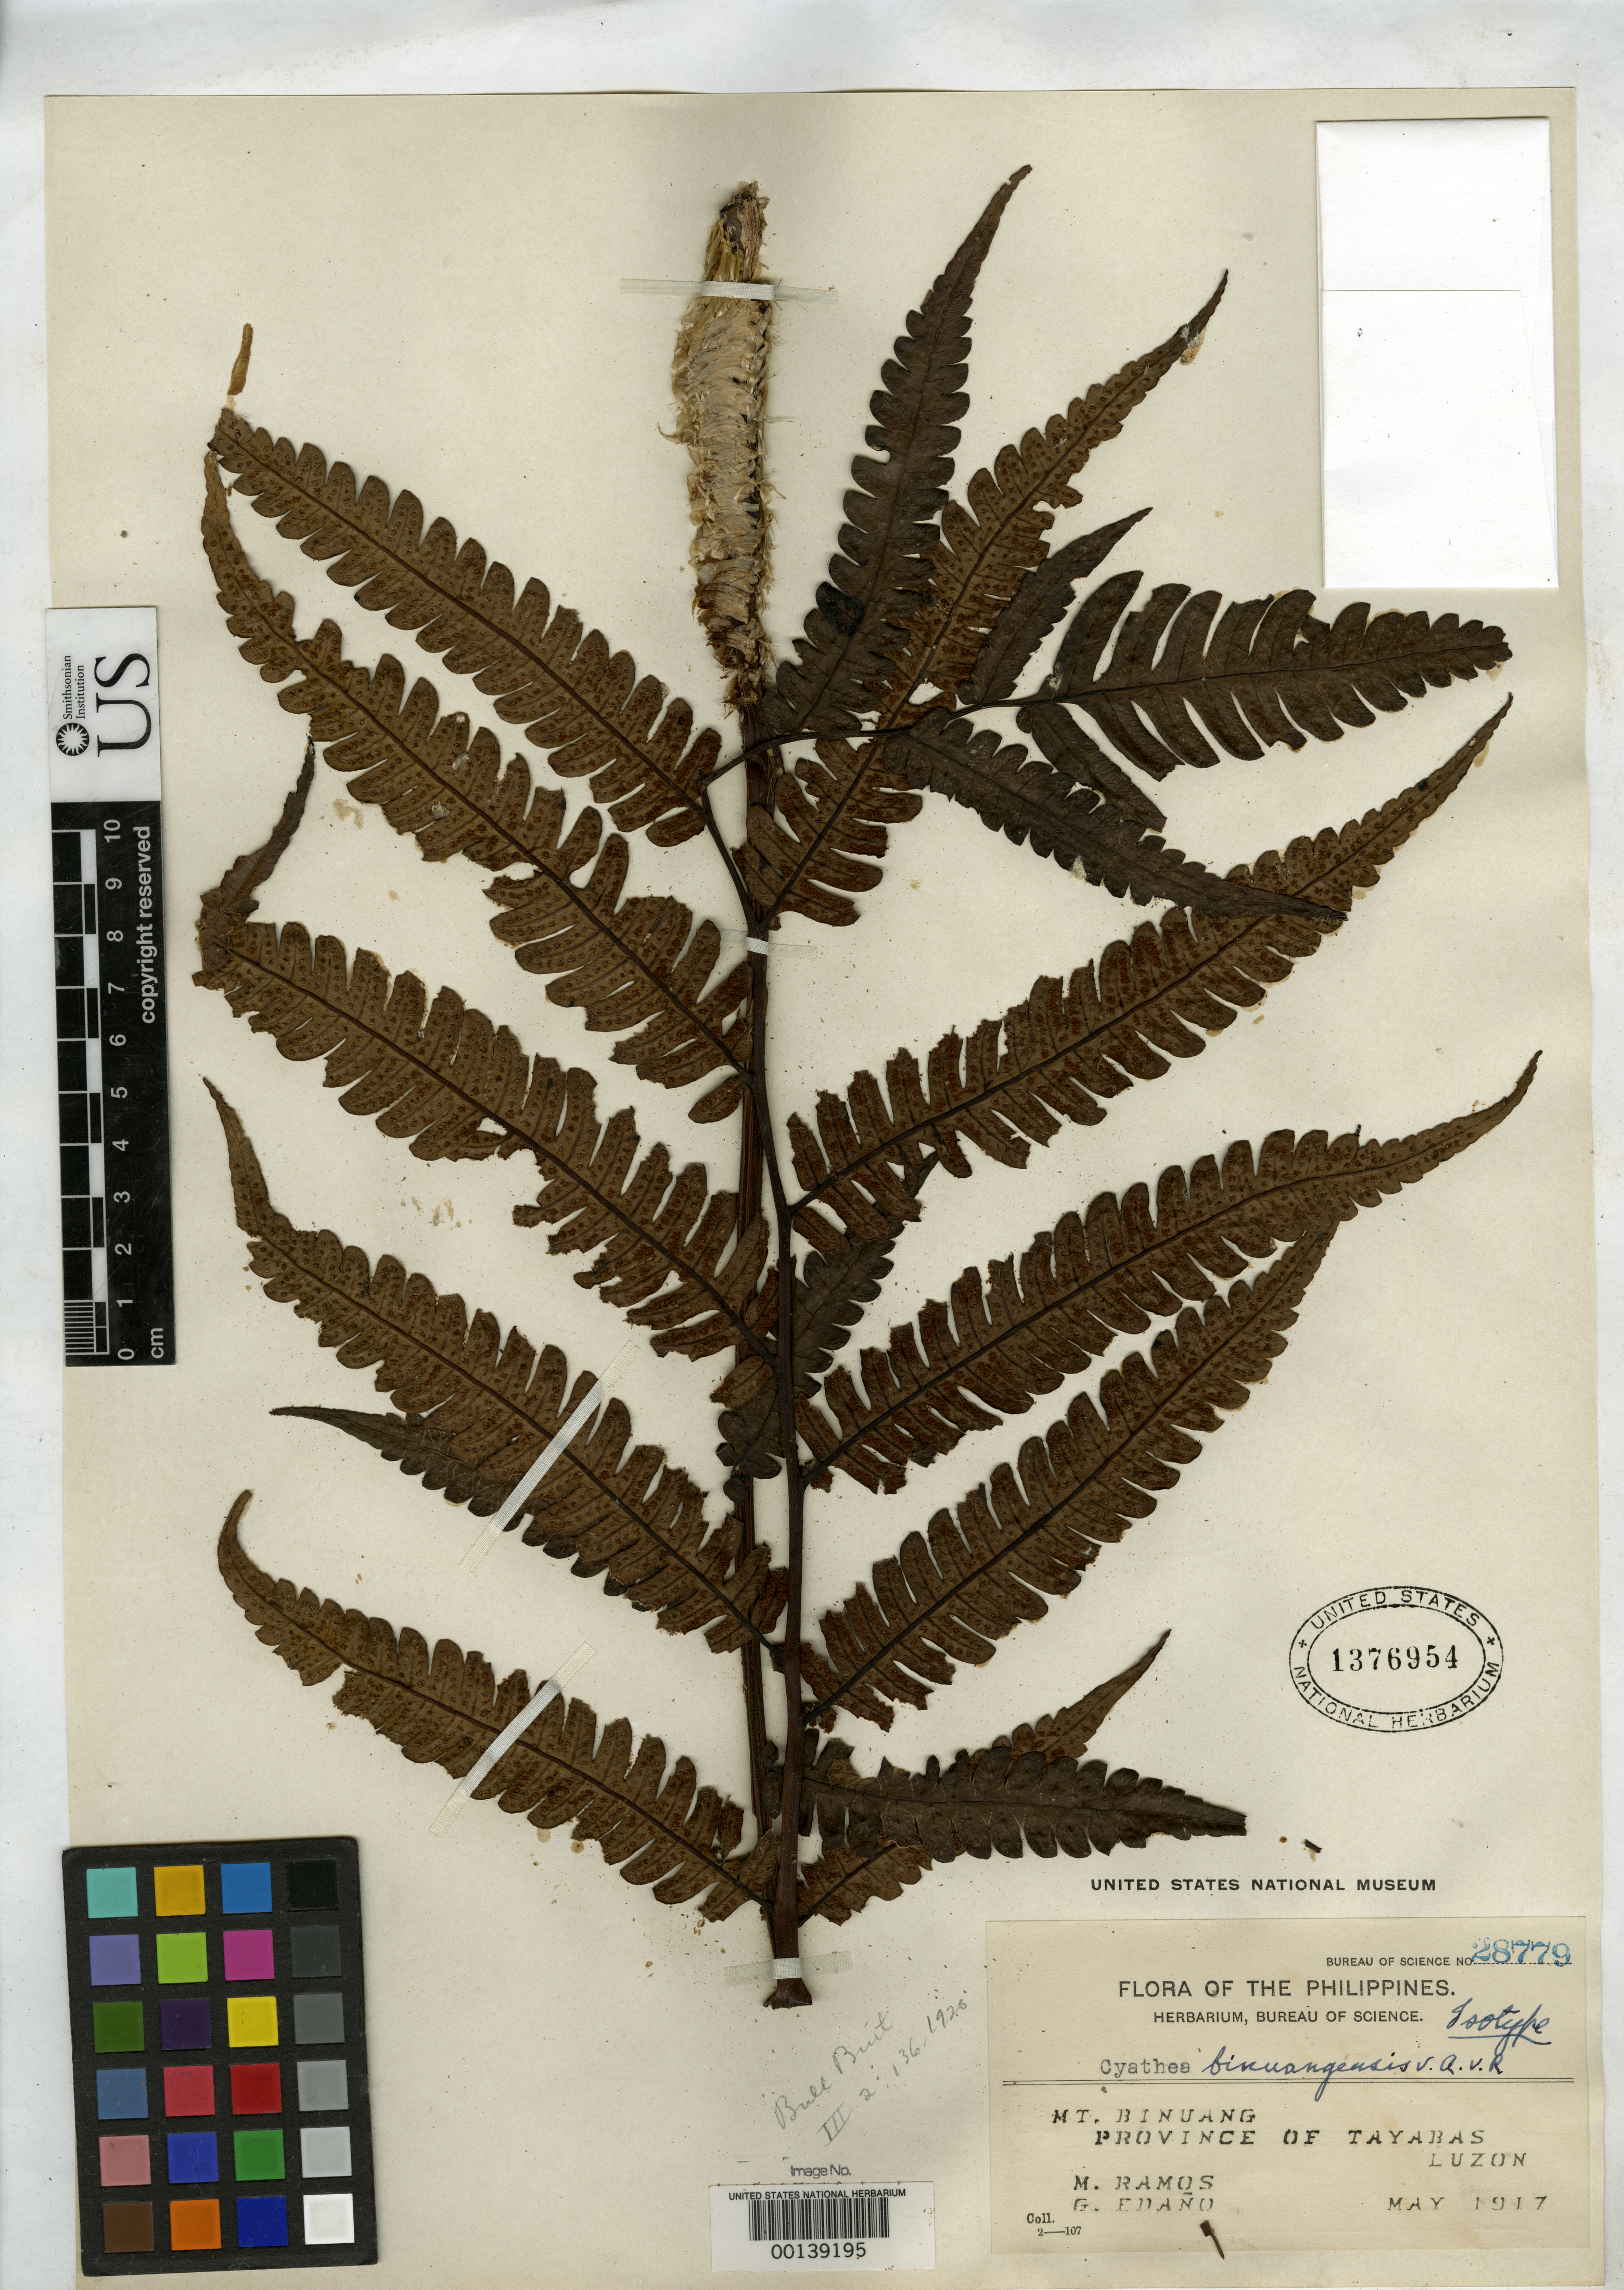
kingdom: Plantae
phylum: Tracheophyta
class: Polypodiopsida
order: Cyatheales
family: Cyatheaceae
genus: Cyathea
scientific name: Cyathea binuangensis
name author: Alderw.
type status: Isotype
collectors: M. Ramos & G. E. Edaño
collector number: Pbs 28779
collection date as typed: May 1917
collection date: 1917-05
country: Philippines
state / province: Calabarzon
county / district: Quezon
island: Luzon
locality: Mt. Binuang. Tayabas.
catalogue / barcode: US 1376954